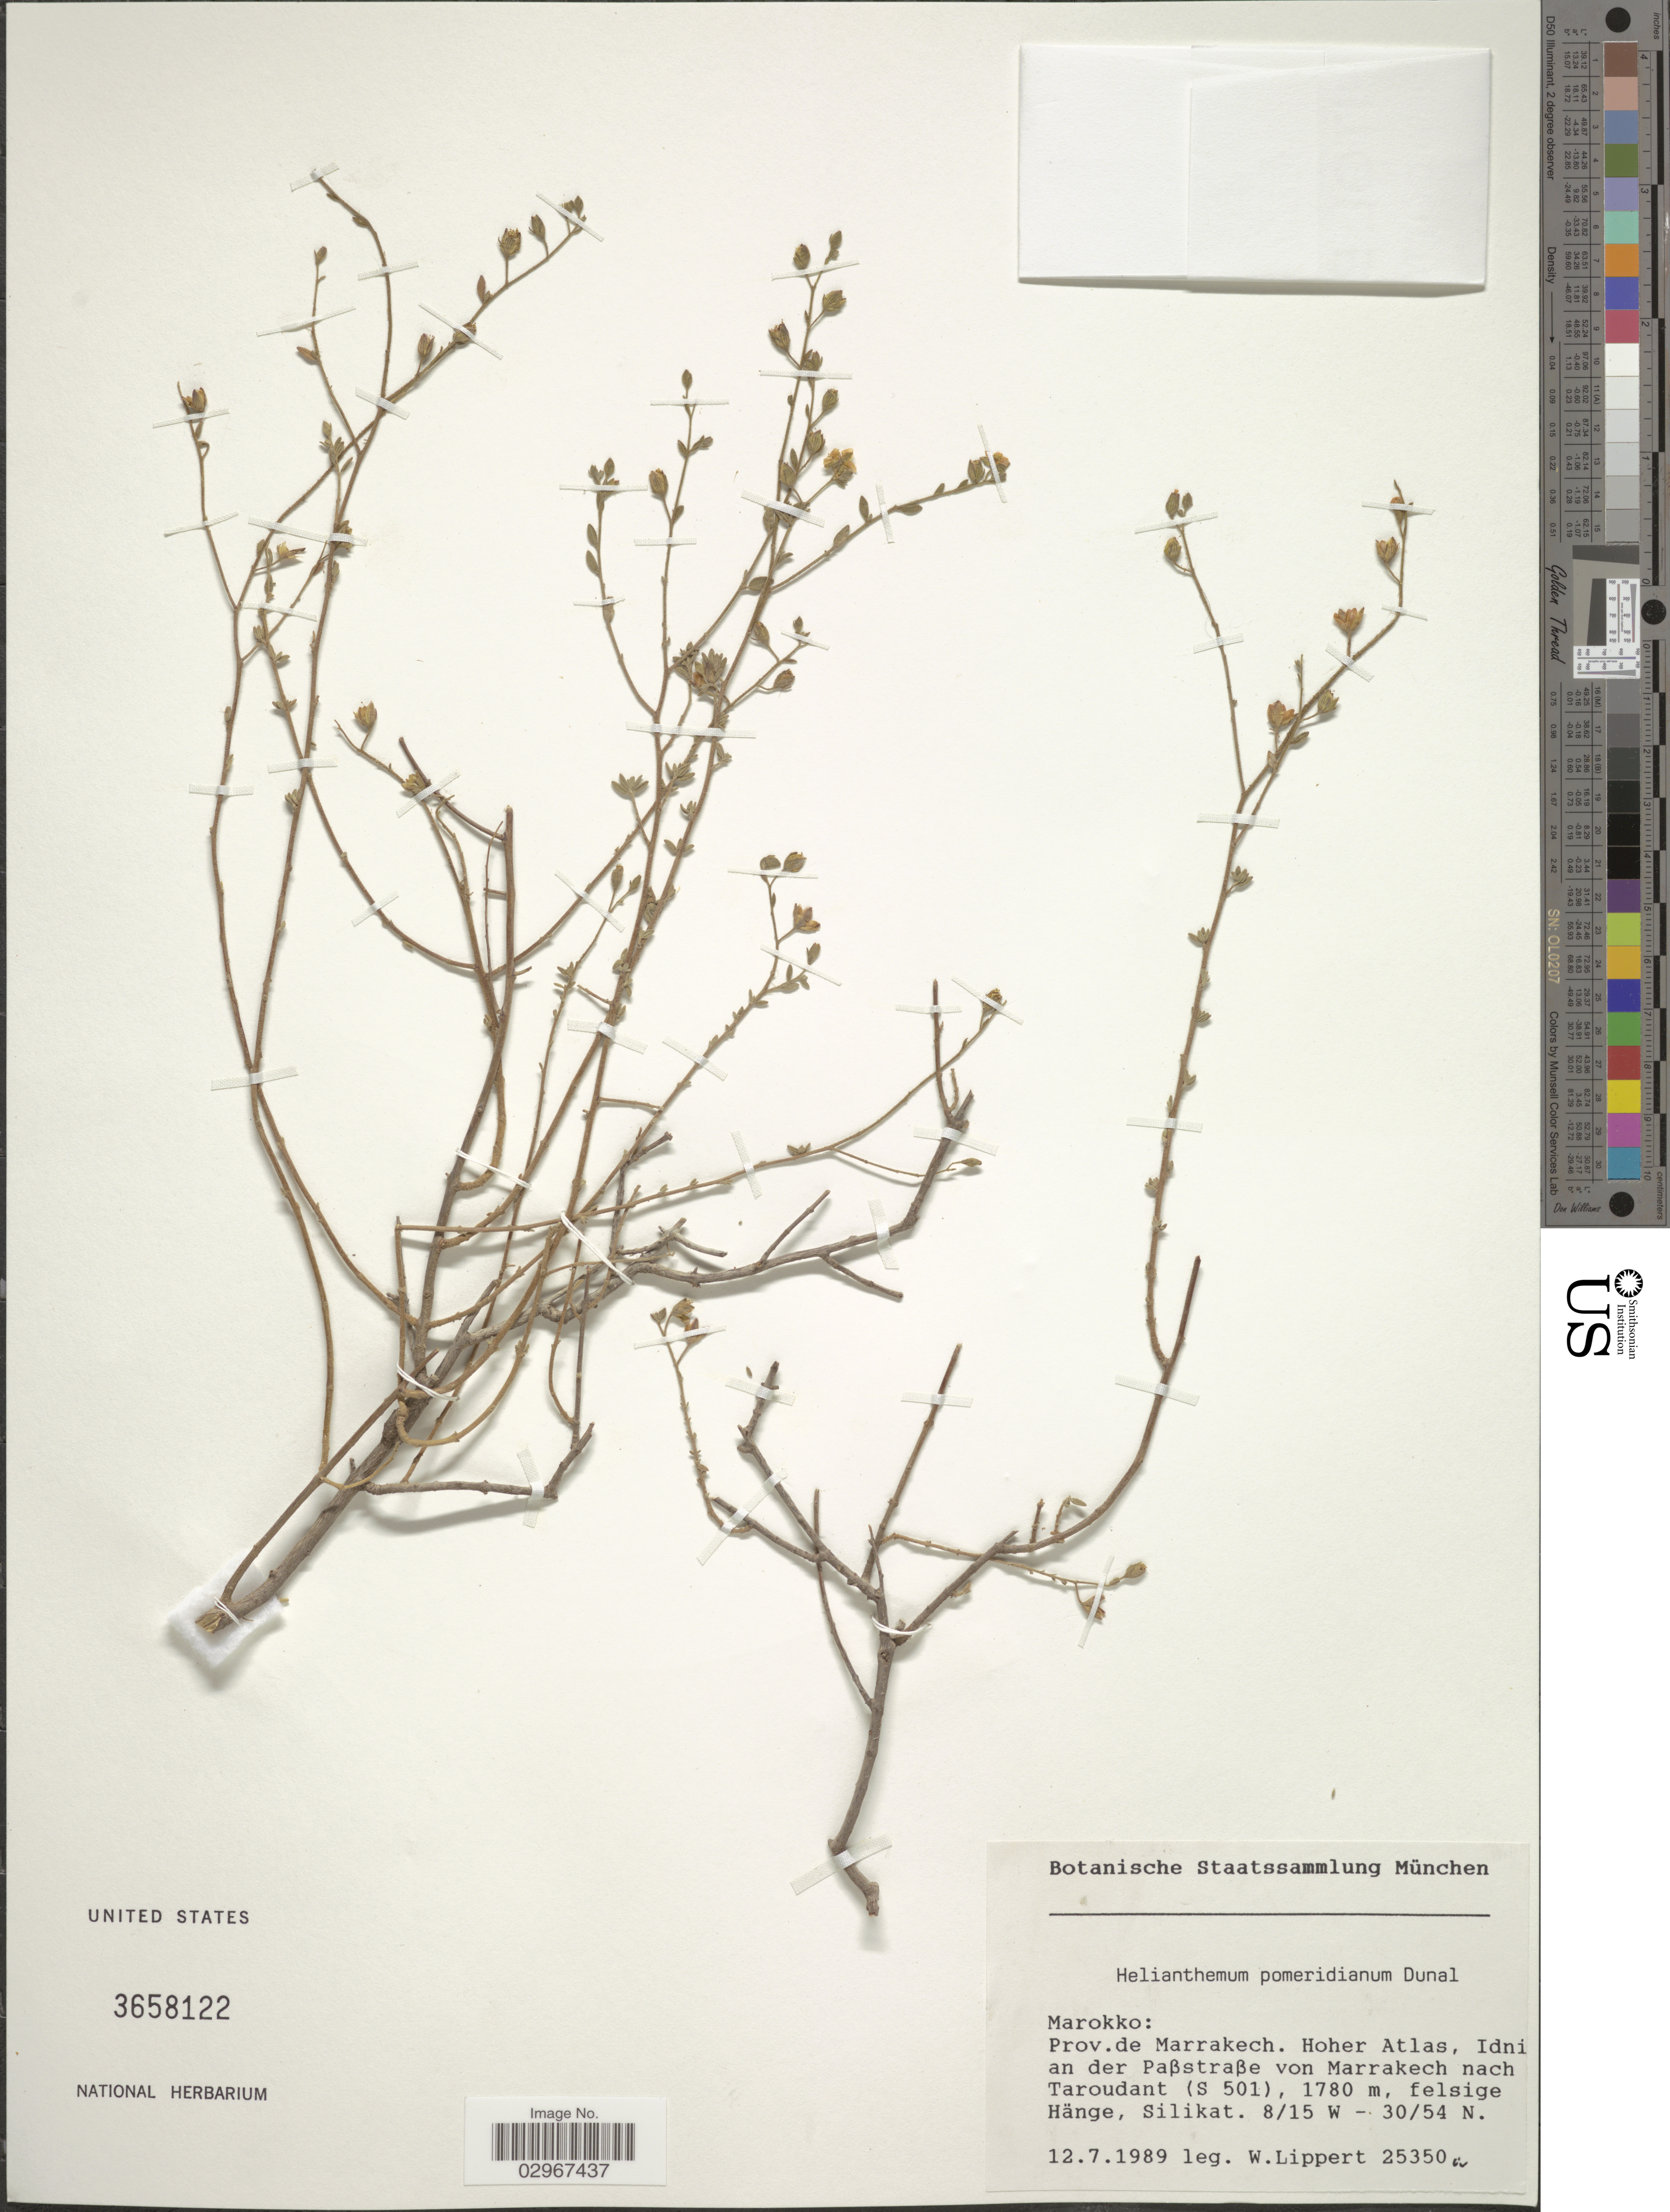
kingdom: Plantae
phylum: Tracheophyta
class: Magnoliopsida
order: Malvales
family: Cistaceae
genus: Helianthemum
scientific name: Helianthemum pomeridianum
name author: Dunal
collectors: W. Lippert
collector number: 25350a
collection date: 1989-07-12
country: Morocco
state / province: Marrakech-Tensift-Al Haouz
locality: Marokko: Prov. de Marrakech. Hoher Atlas, Idni an der Paßstraße von Marrakech nach Taroudant (S 501), felsige Hänge, Silikat.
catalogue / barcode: US 3658122